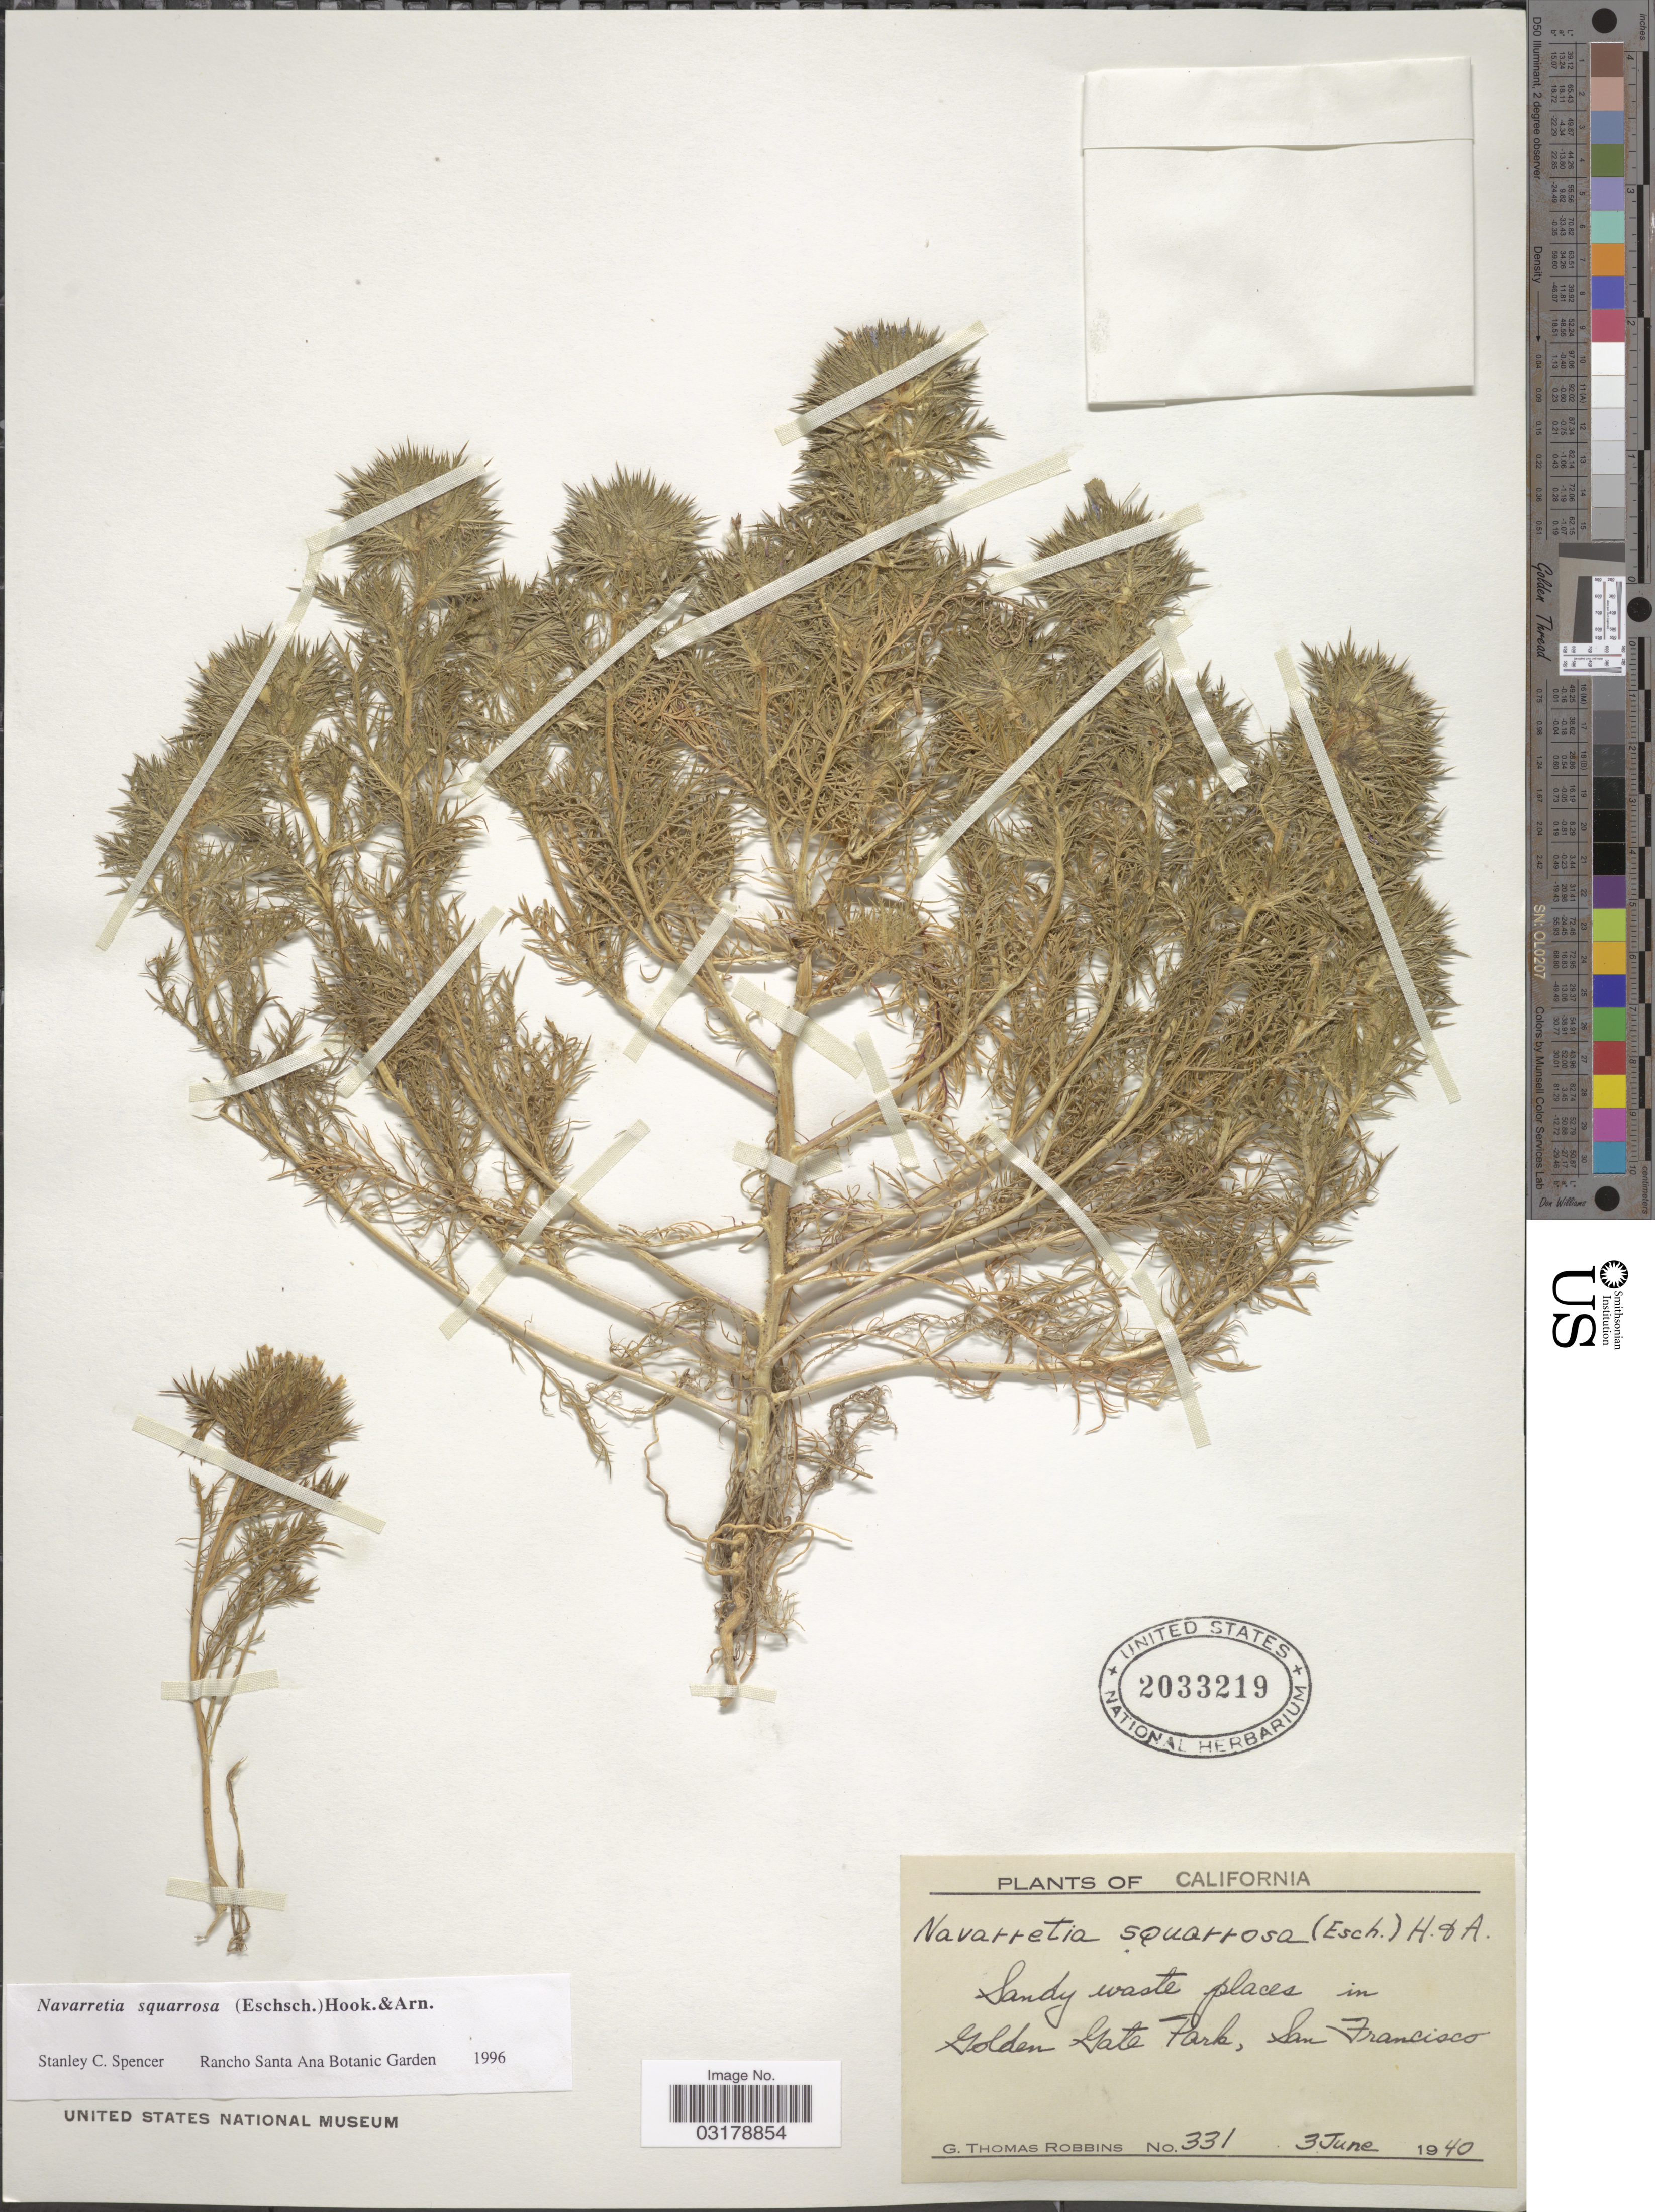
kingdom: Plantae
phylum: Tracheophyta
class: Magnoliopsida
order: Ericales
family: Polemoniaceae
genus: Navarretia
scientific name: Navarretia squarrosa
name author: (Eschsch.) Hook. & Arn.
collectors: G. T. Robbins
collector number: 331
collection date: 1940-06-03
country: United States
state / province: California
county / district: San Francisco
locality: Golden Gate park, San Francisco.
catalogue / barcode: US 2033219